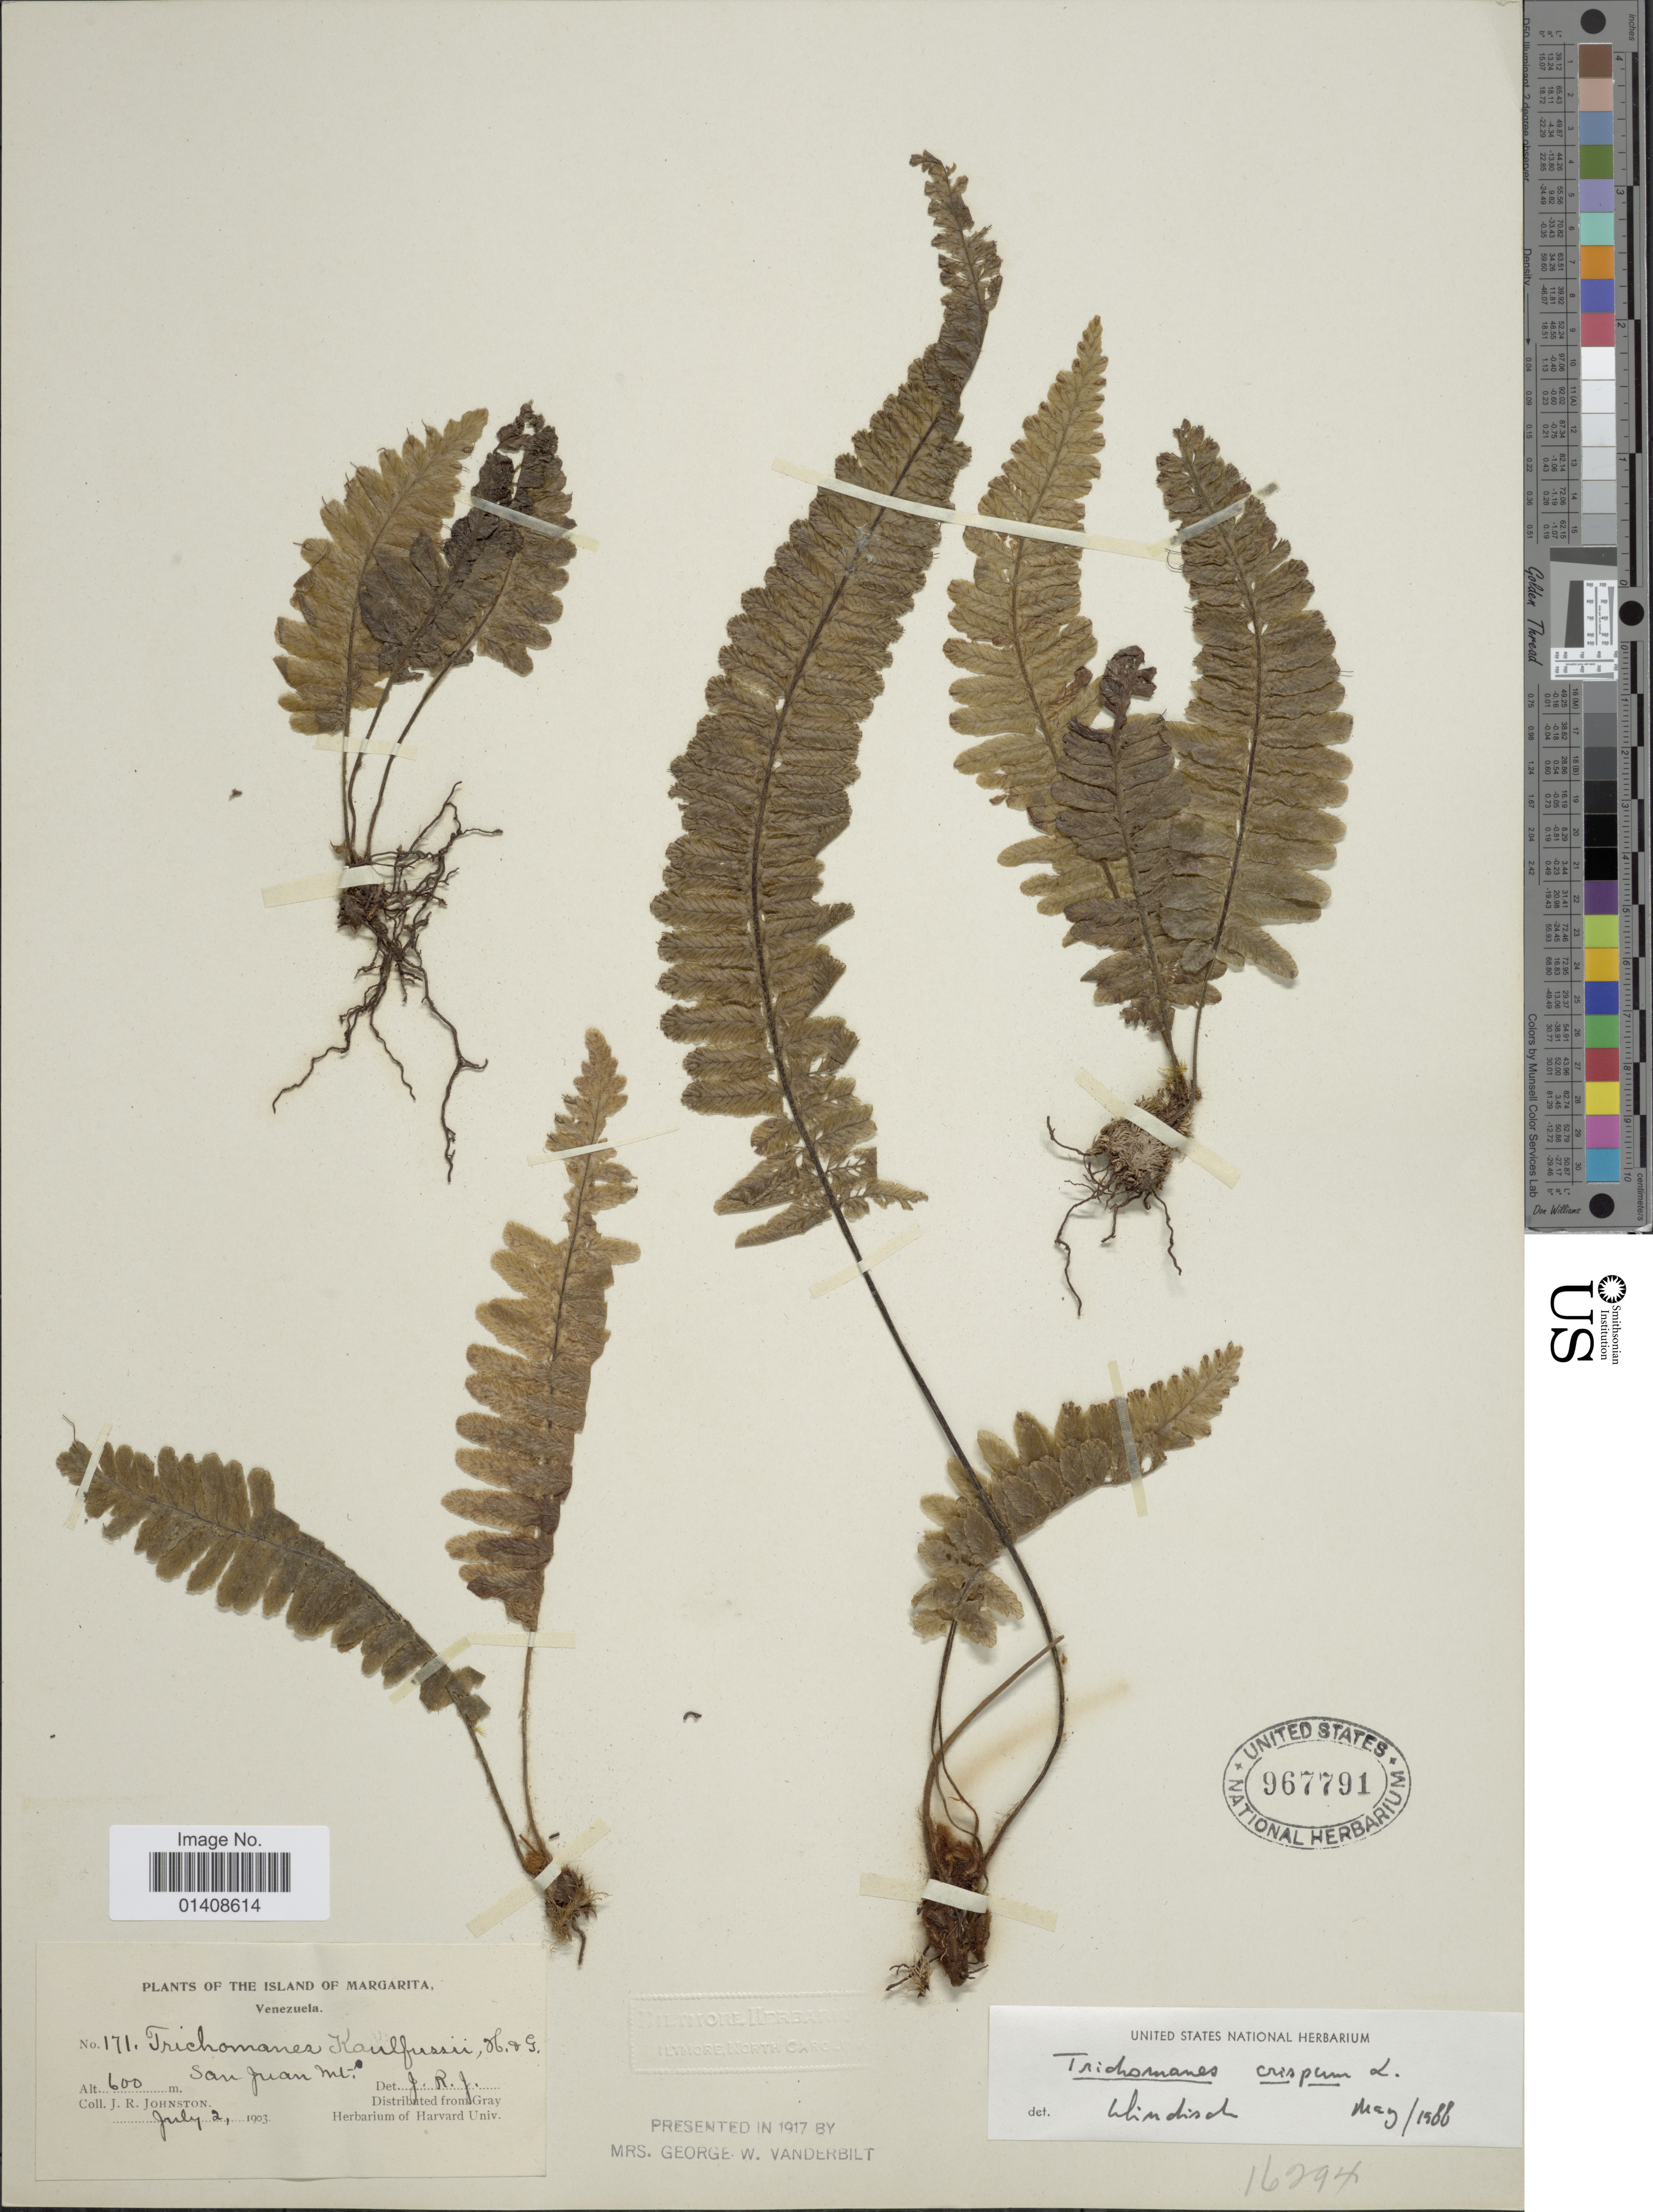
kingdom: Plantae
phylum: Tracheophyta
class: Polypodiopsida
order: Hymenophyllales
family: Hymenophyllaceae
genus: Trichomanes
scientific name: Trichomanes crispum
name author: L.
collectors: J. Johnston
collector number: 171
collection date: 1903-07-02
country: Venezuela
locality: San Juan mt.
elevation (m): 600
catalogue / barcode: US 967791